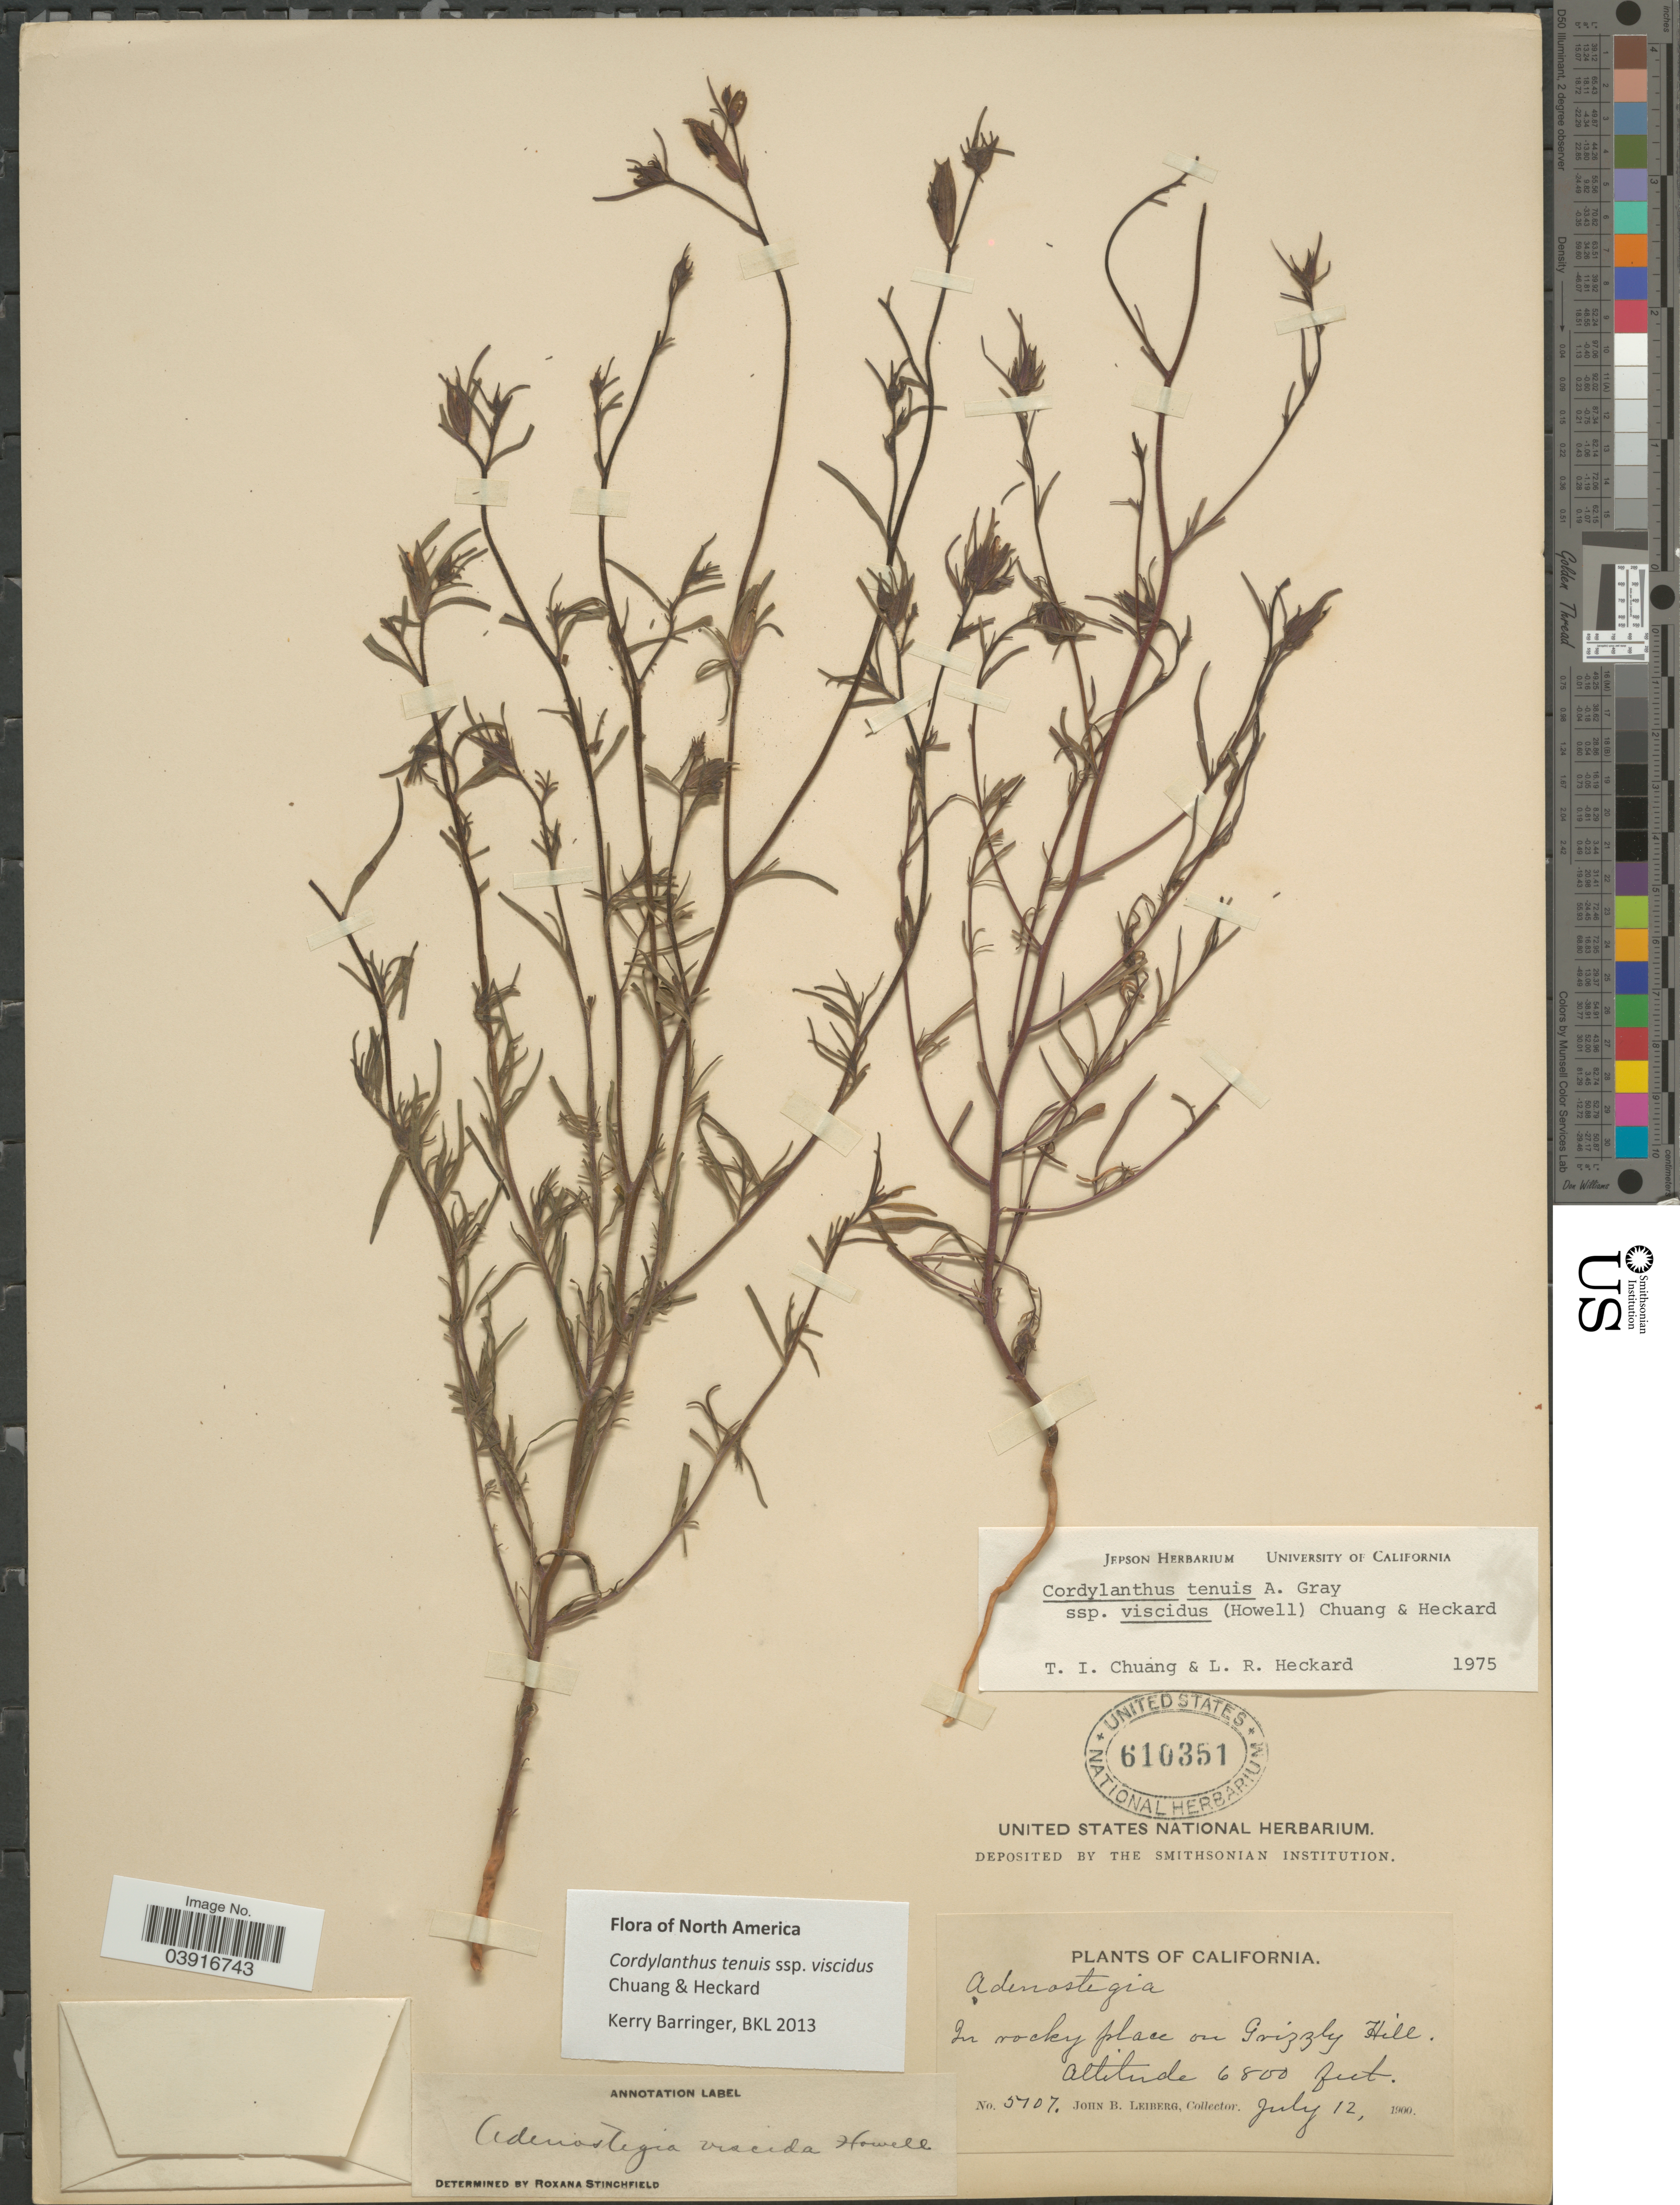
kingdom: Plantae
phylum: Tracheophyta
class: Magnoliopsida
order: Lamiales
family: Orobanchaceae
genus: Cordylanthus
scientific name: Cordylanthus tenuis subsp. viscidus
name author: (Howell) T.I. Chuang & Heckard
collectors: J. B. Leiberg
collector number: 5107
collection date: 1900-07-12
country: United States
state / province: California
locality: In rocky place on Grizzly Hill.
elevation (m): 2073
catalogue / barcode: US 610351